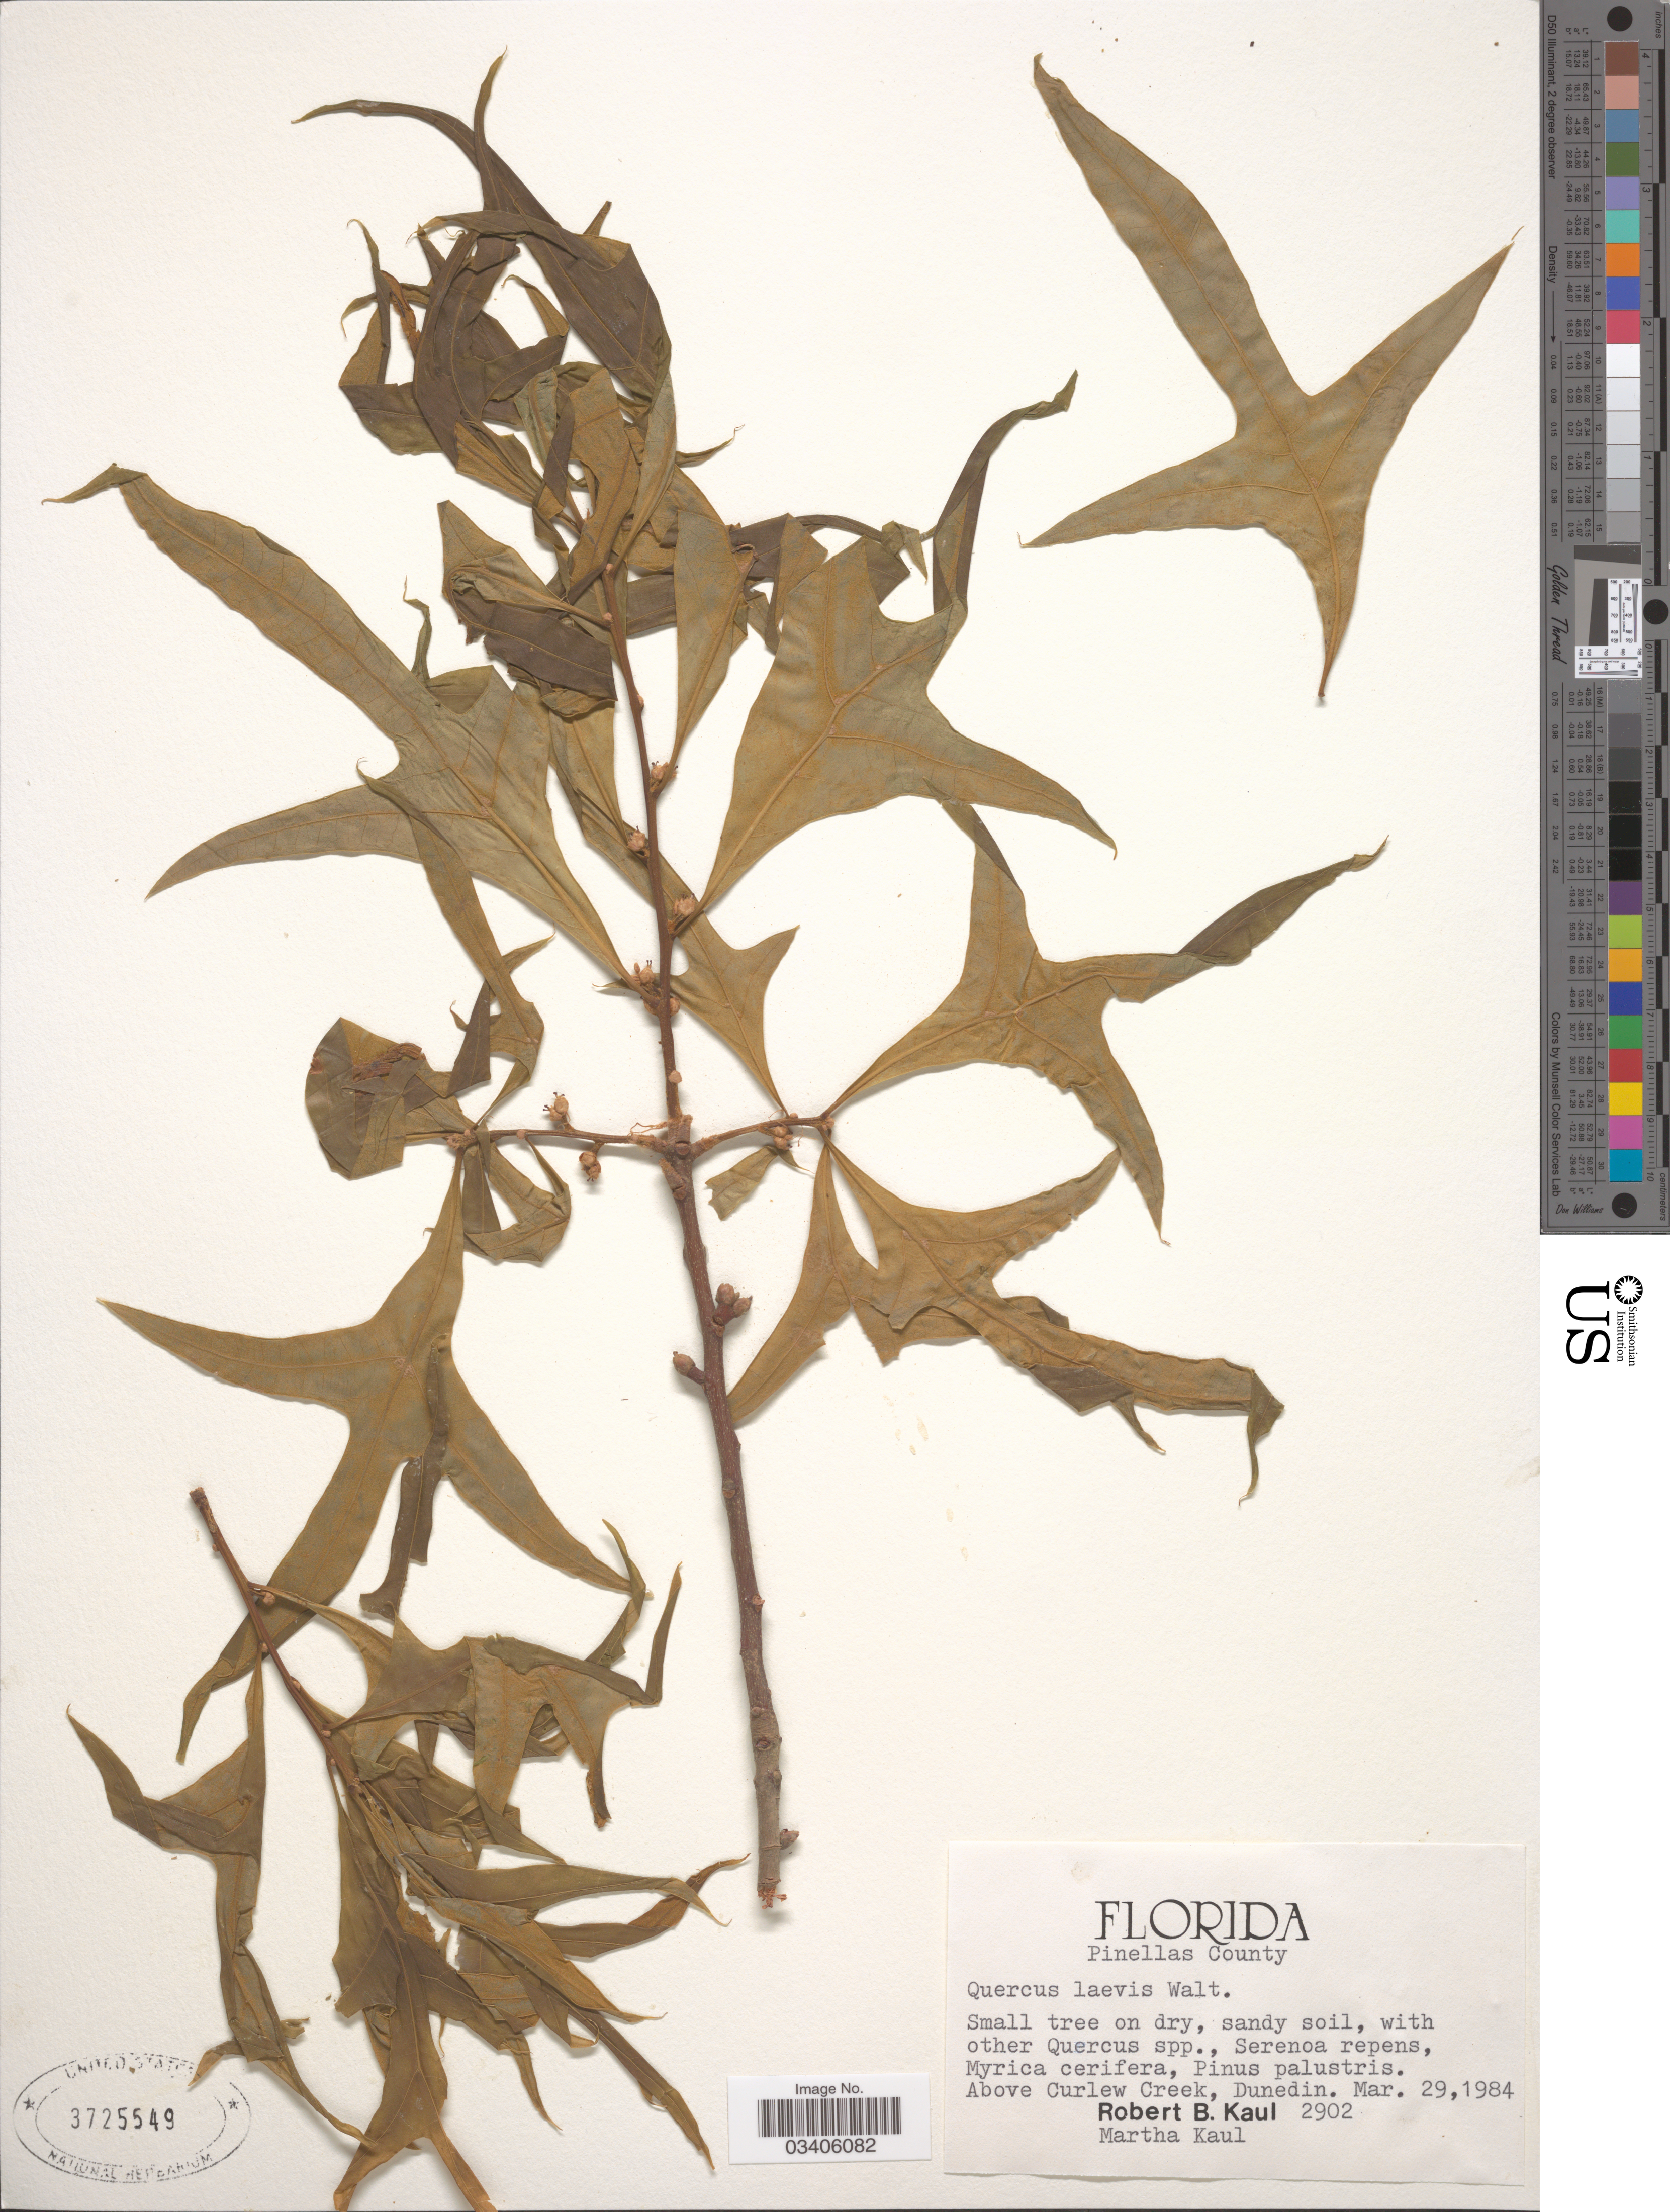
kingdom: Plantae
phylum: Tracheophyta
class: Magnoliopsida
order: Fagales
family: Fagaceae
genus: Quercus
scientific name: Quercus laevis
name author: Walter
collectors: R. Kaul & M. Kaul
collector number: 2902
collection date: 1984-03-29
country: United States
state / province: Florida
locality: Pinellas County. Above Curlew Creek, Dunedin.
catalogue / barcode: US 3725549